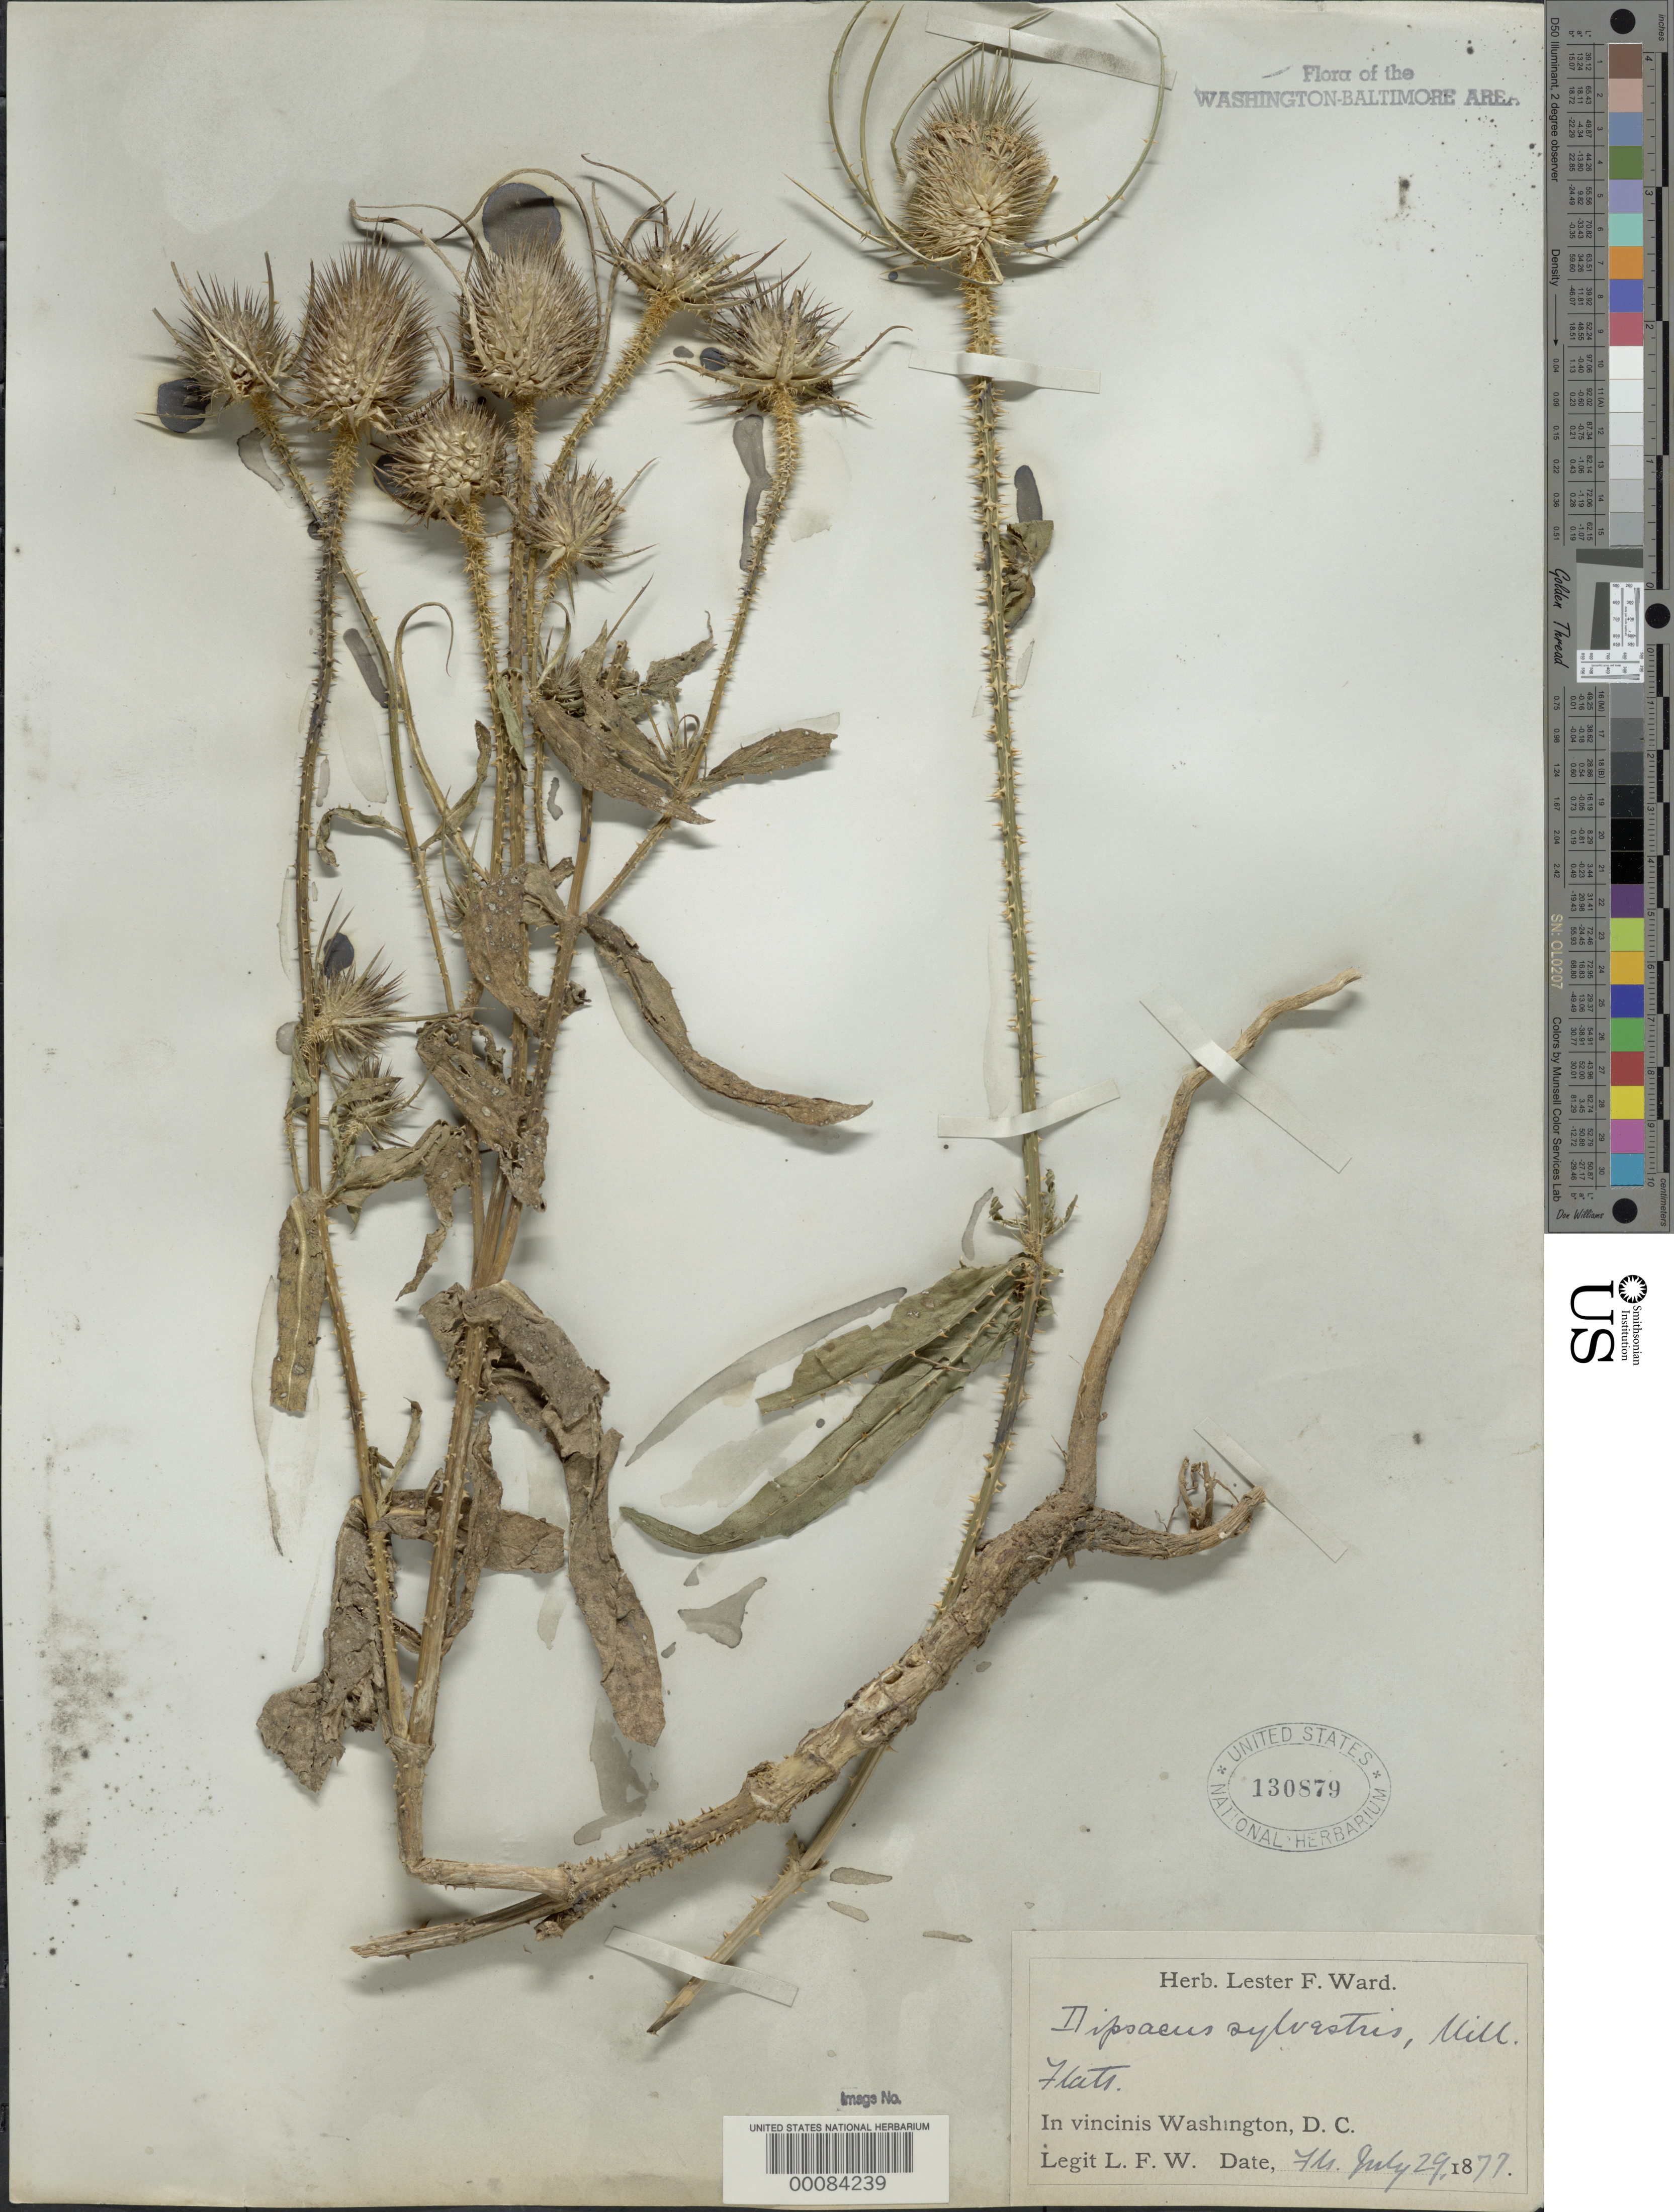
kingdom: Plantae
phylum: Tracheophyta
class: Magnoliopsida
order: Dipsacales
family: Caprifoliaceae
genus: Dipsacus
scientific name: Dipsacus sylvestris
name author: Huds.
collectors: L. F. Ward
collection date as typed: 29 Jul 1877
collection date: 1877-07-29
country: United States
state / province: District of Columbia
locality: Vicinity of Washington, DC.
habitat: Flats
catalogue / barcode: US 130879